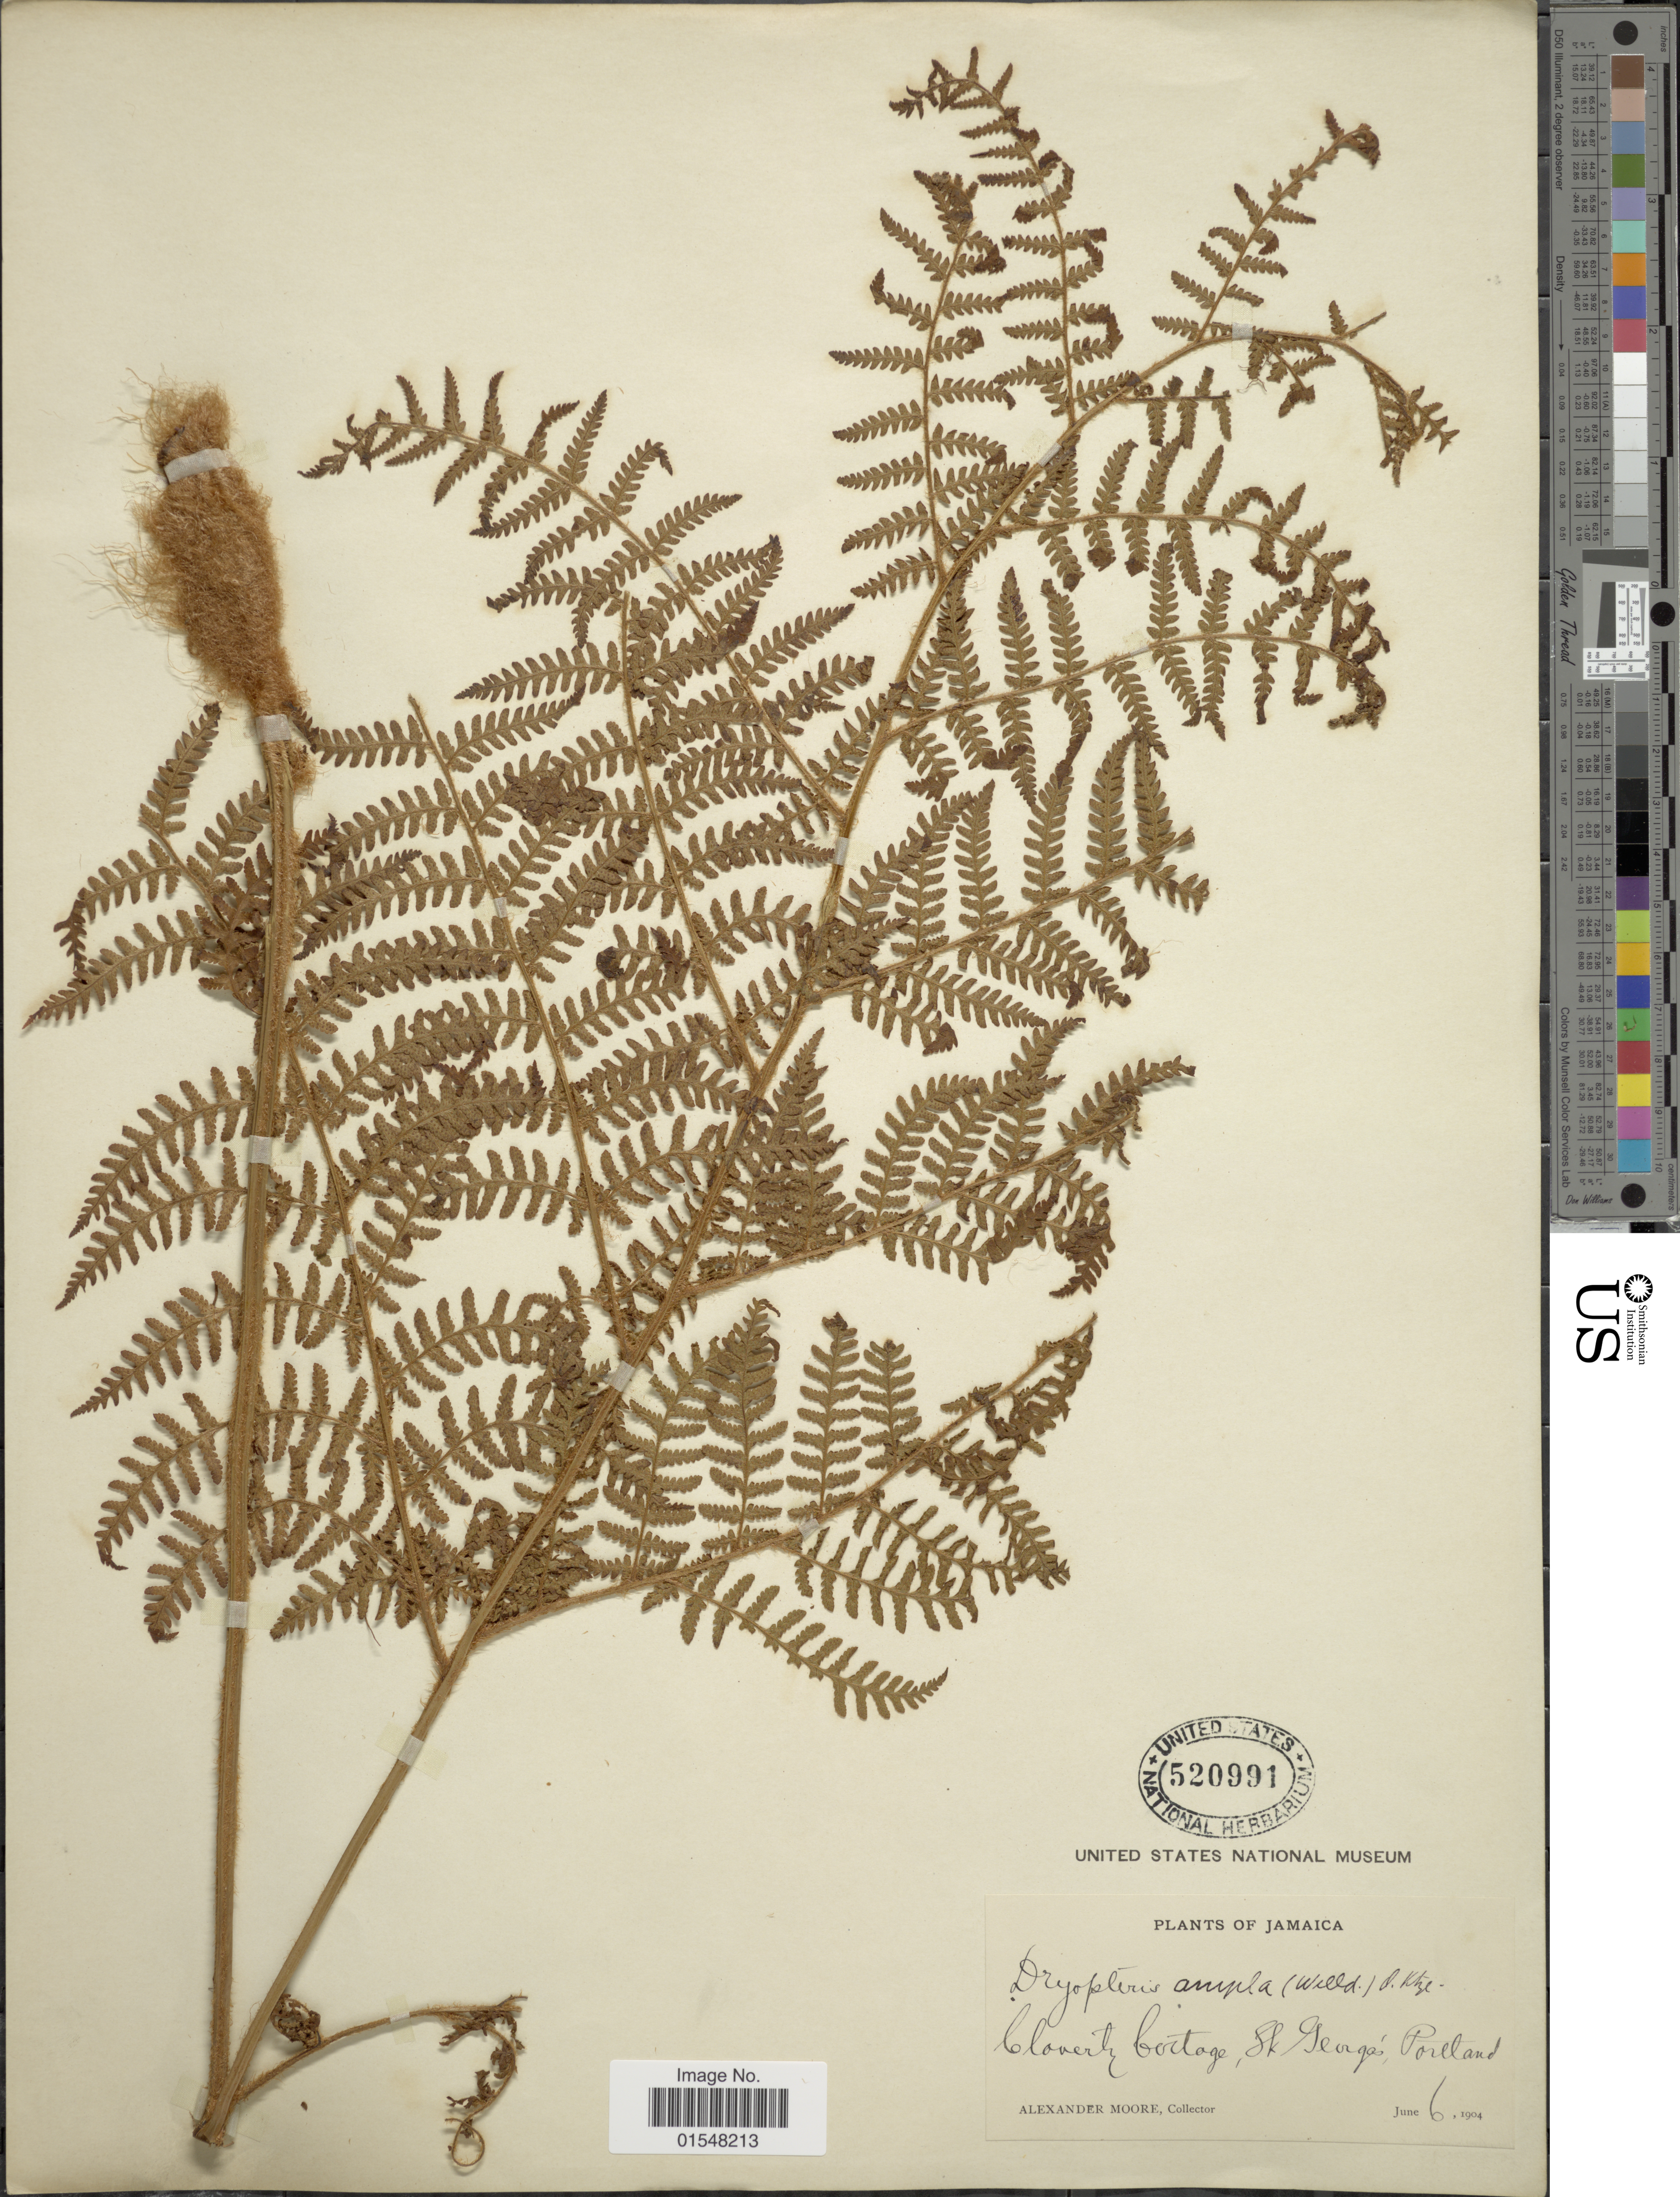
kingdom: Plantae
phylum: Tracheophyta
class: Polypodiopsida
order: Polypodiales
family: Dryopteridaceae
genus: Ctenitis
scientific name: Ctenitis sloanei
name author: (Poepp. ex Spreng.) C.V. Morton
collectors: A. Moore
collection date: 1904-06-06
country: Jamaica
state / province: Portland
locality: Cloverty Cottage, St George's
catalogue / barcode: US 520991